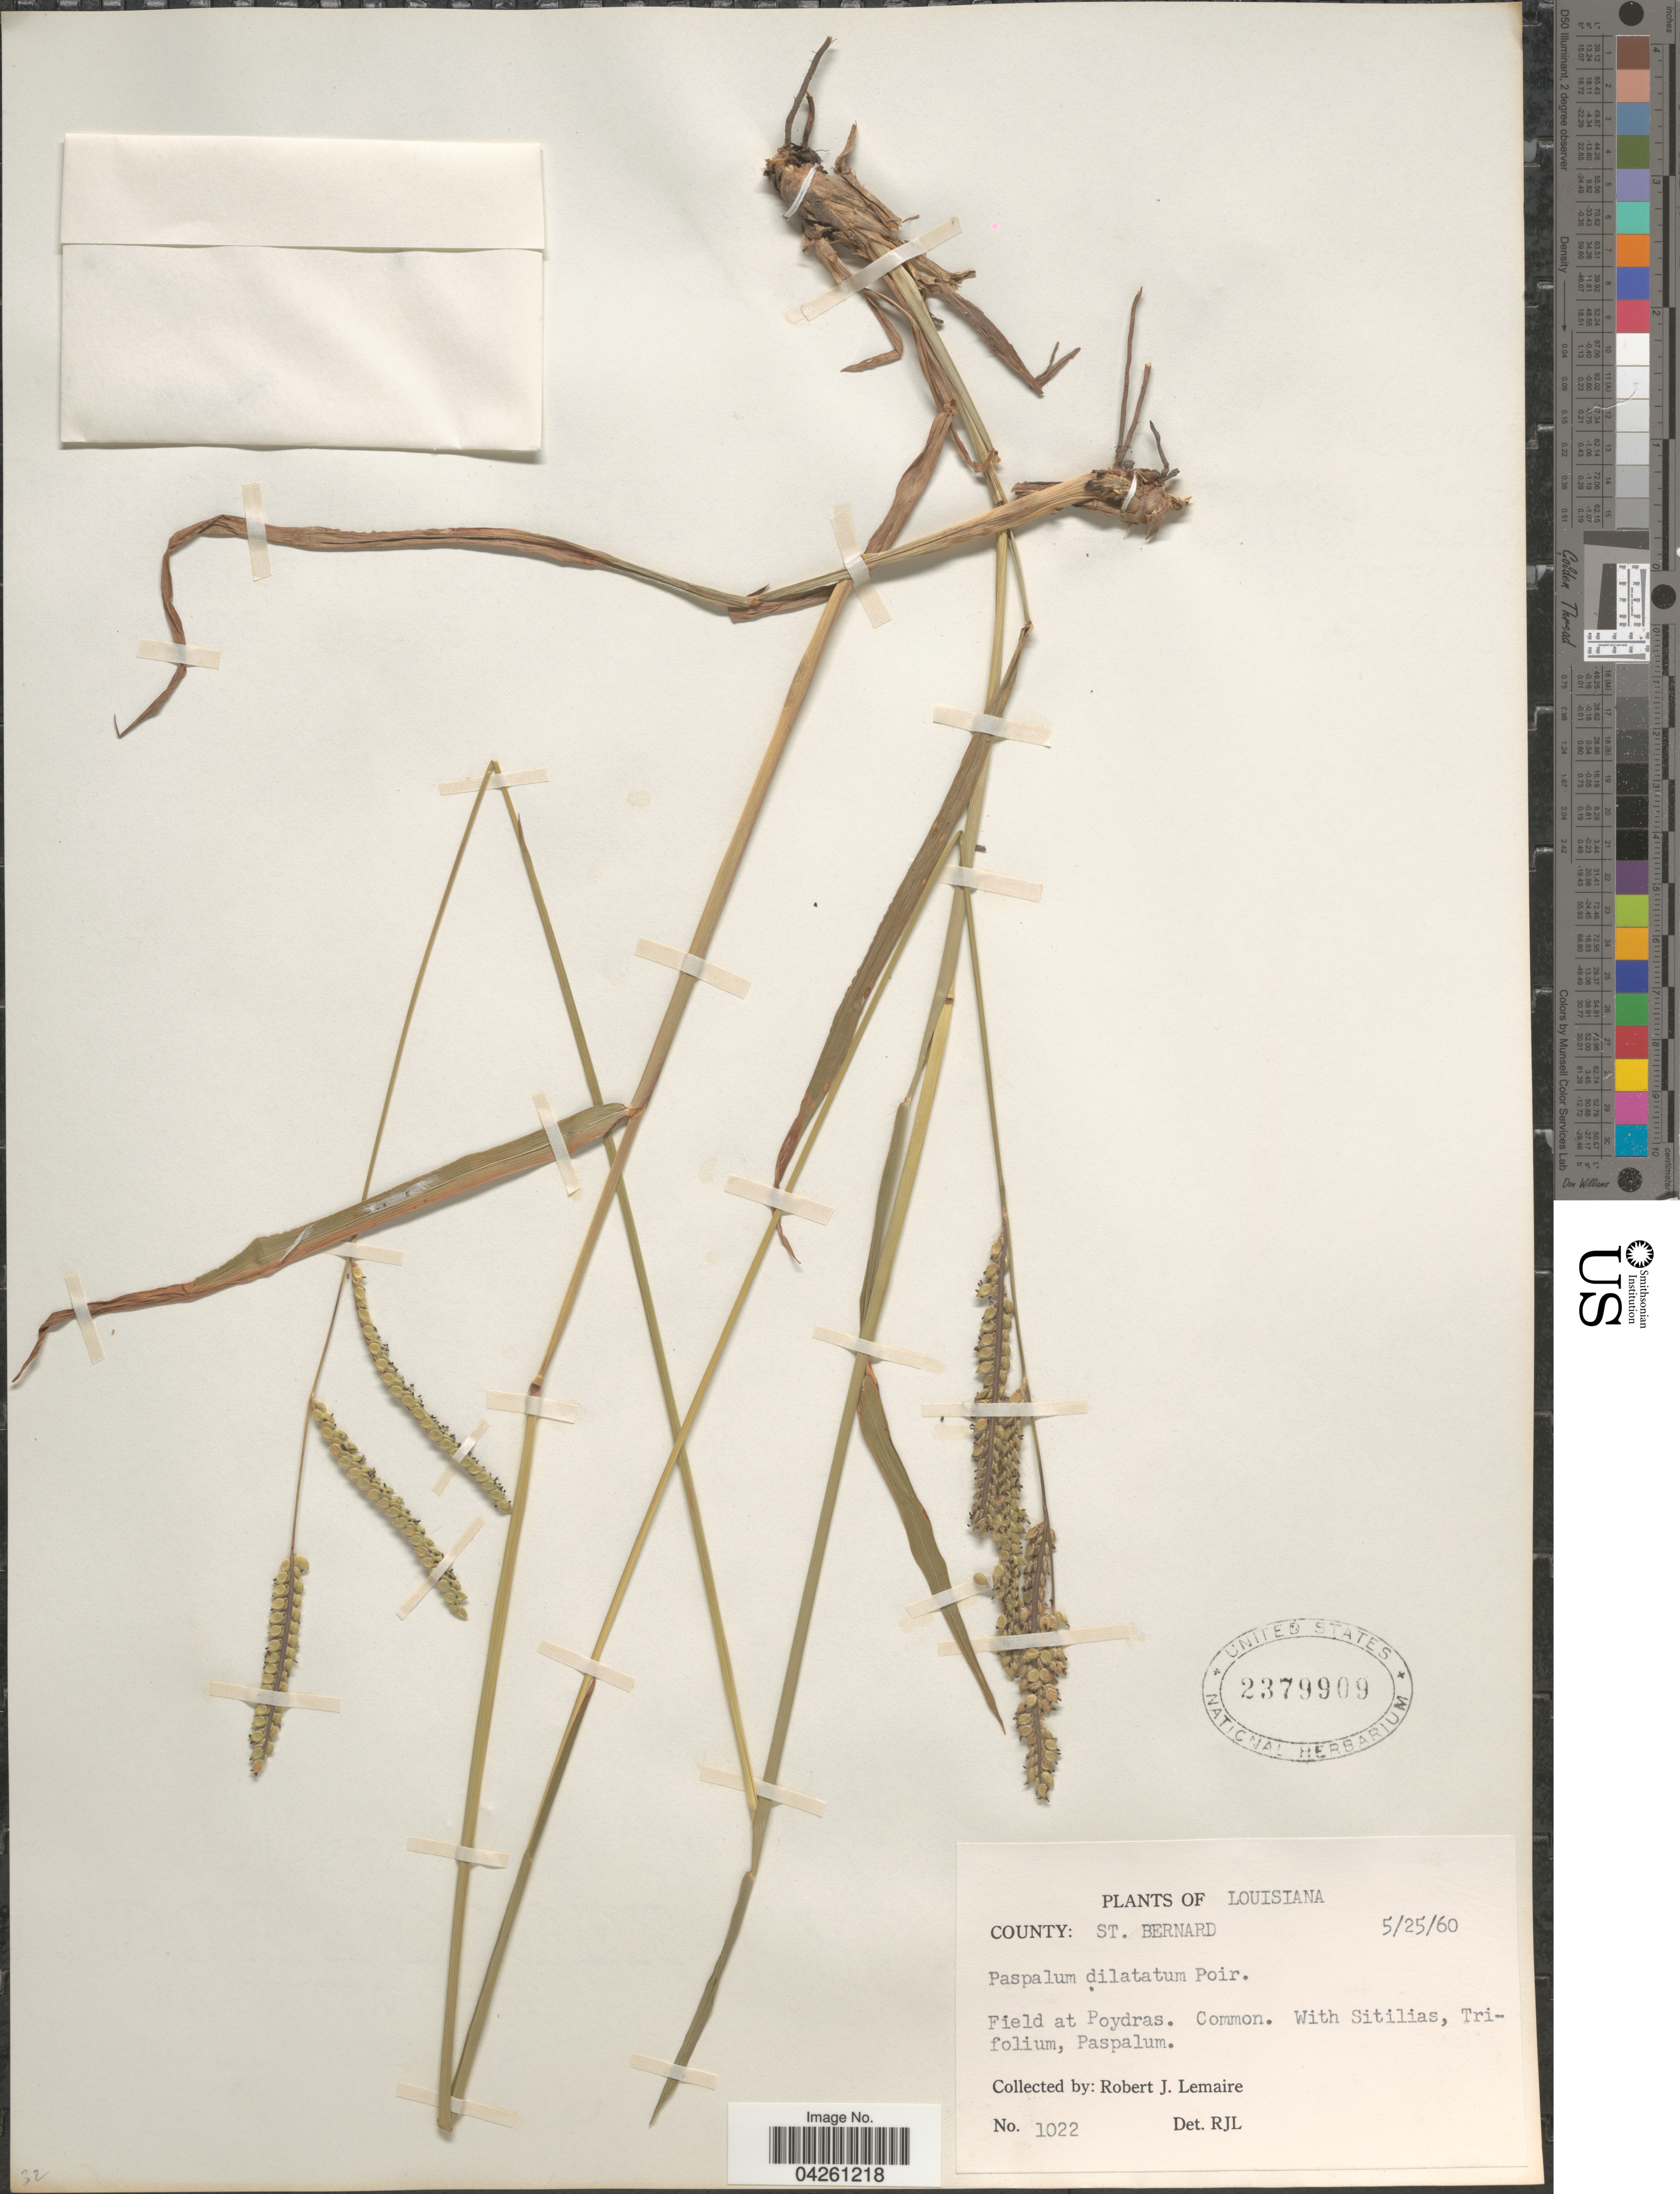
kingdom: Plantae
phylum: Tracheophyta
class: Liliopsida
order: Poales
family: Poaceae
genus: Paspalum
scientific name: Paspalum dilatatum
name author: Poir.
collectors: R. J. Lemaire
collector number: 1022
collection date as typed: Transcribed d/m/y: 25/5/60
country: United States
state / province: Louisiana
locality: County: St. Bernard. Field at Poydras. Common.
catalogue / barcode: US 2379909